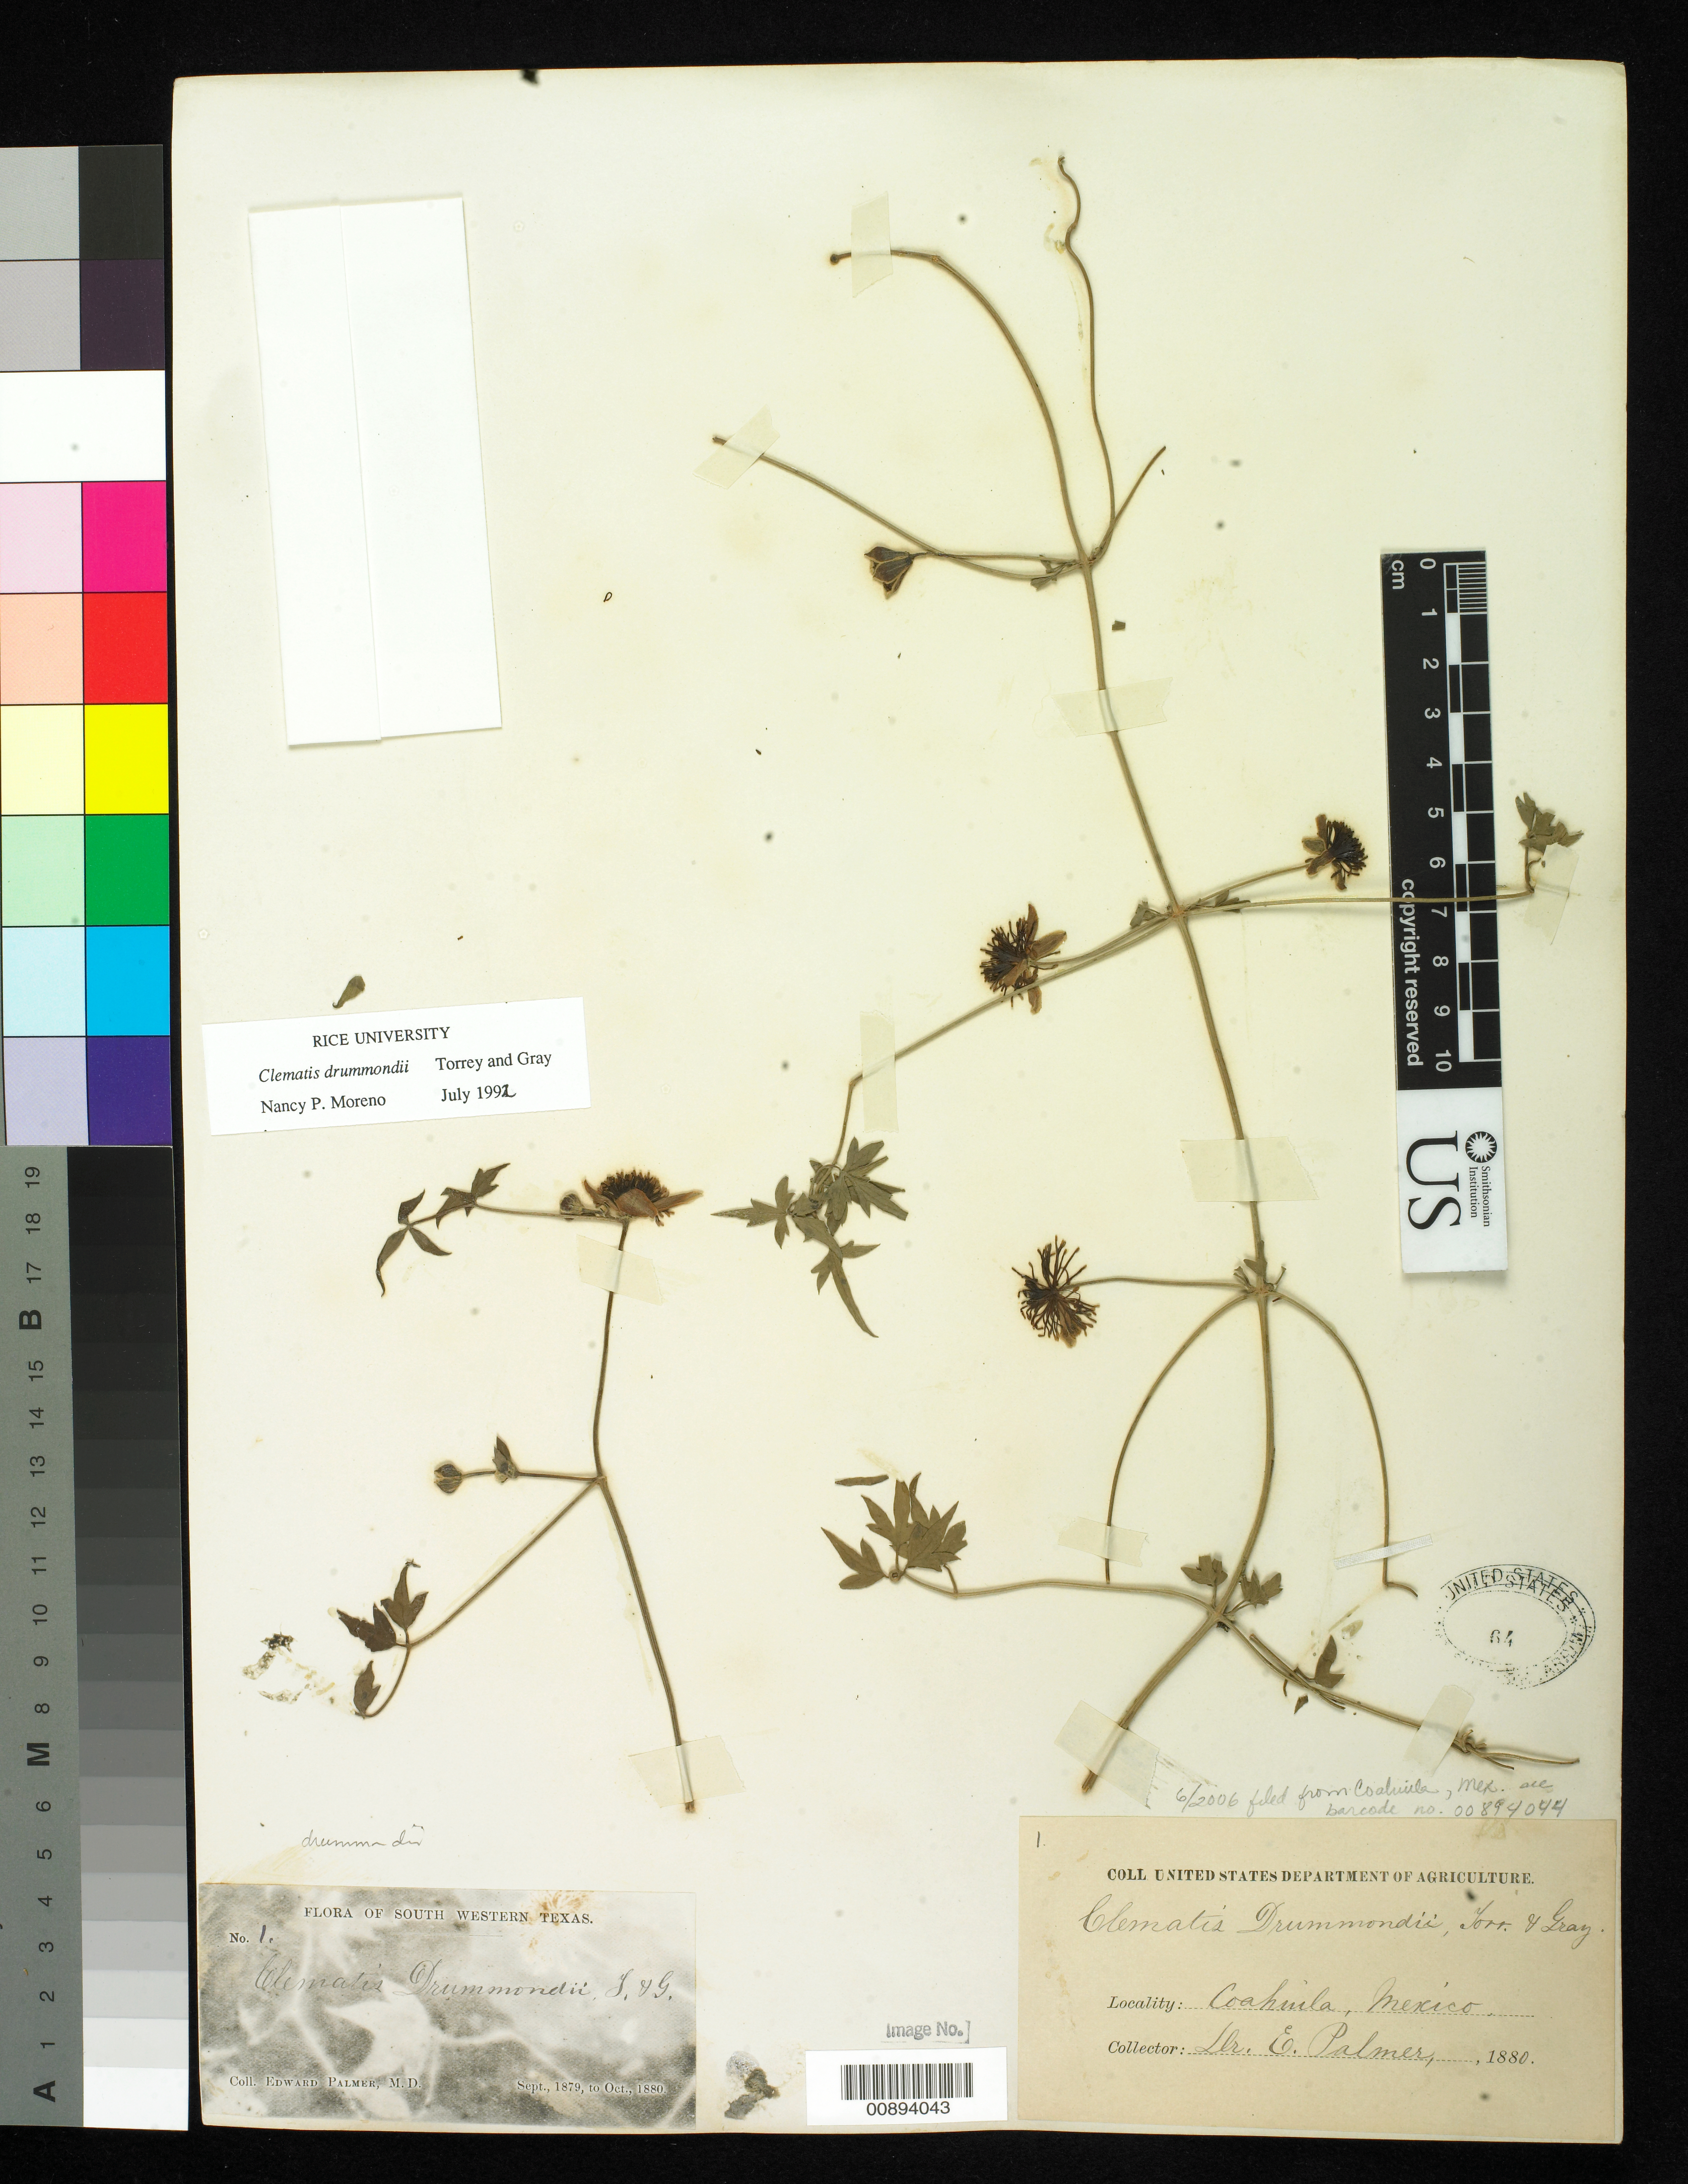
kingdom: Plantae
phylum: Tracheophyta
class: Magnoliopsida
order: Ranunculales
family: Ranunculaceae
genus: Clematis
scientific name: Clematis drummondii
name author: Torr. & A. Gray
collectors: E. Palmer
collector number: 1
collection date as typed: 1880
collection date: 1880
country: Mexico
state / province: Coahuila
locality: Coahuila.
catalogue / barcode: US 64